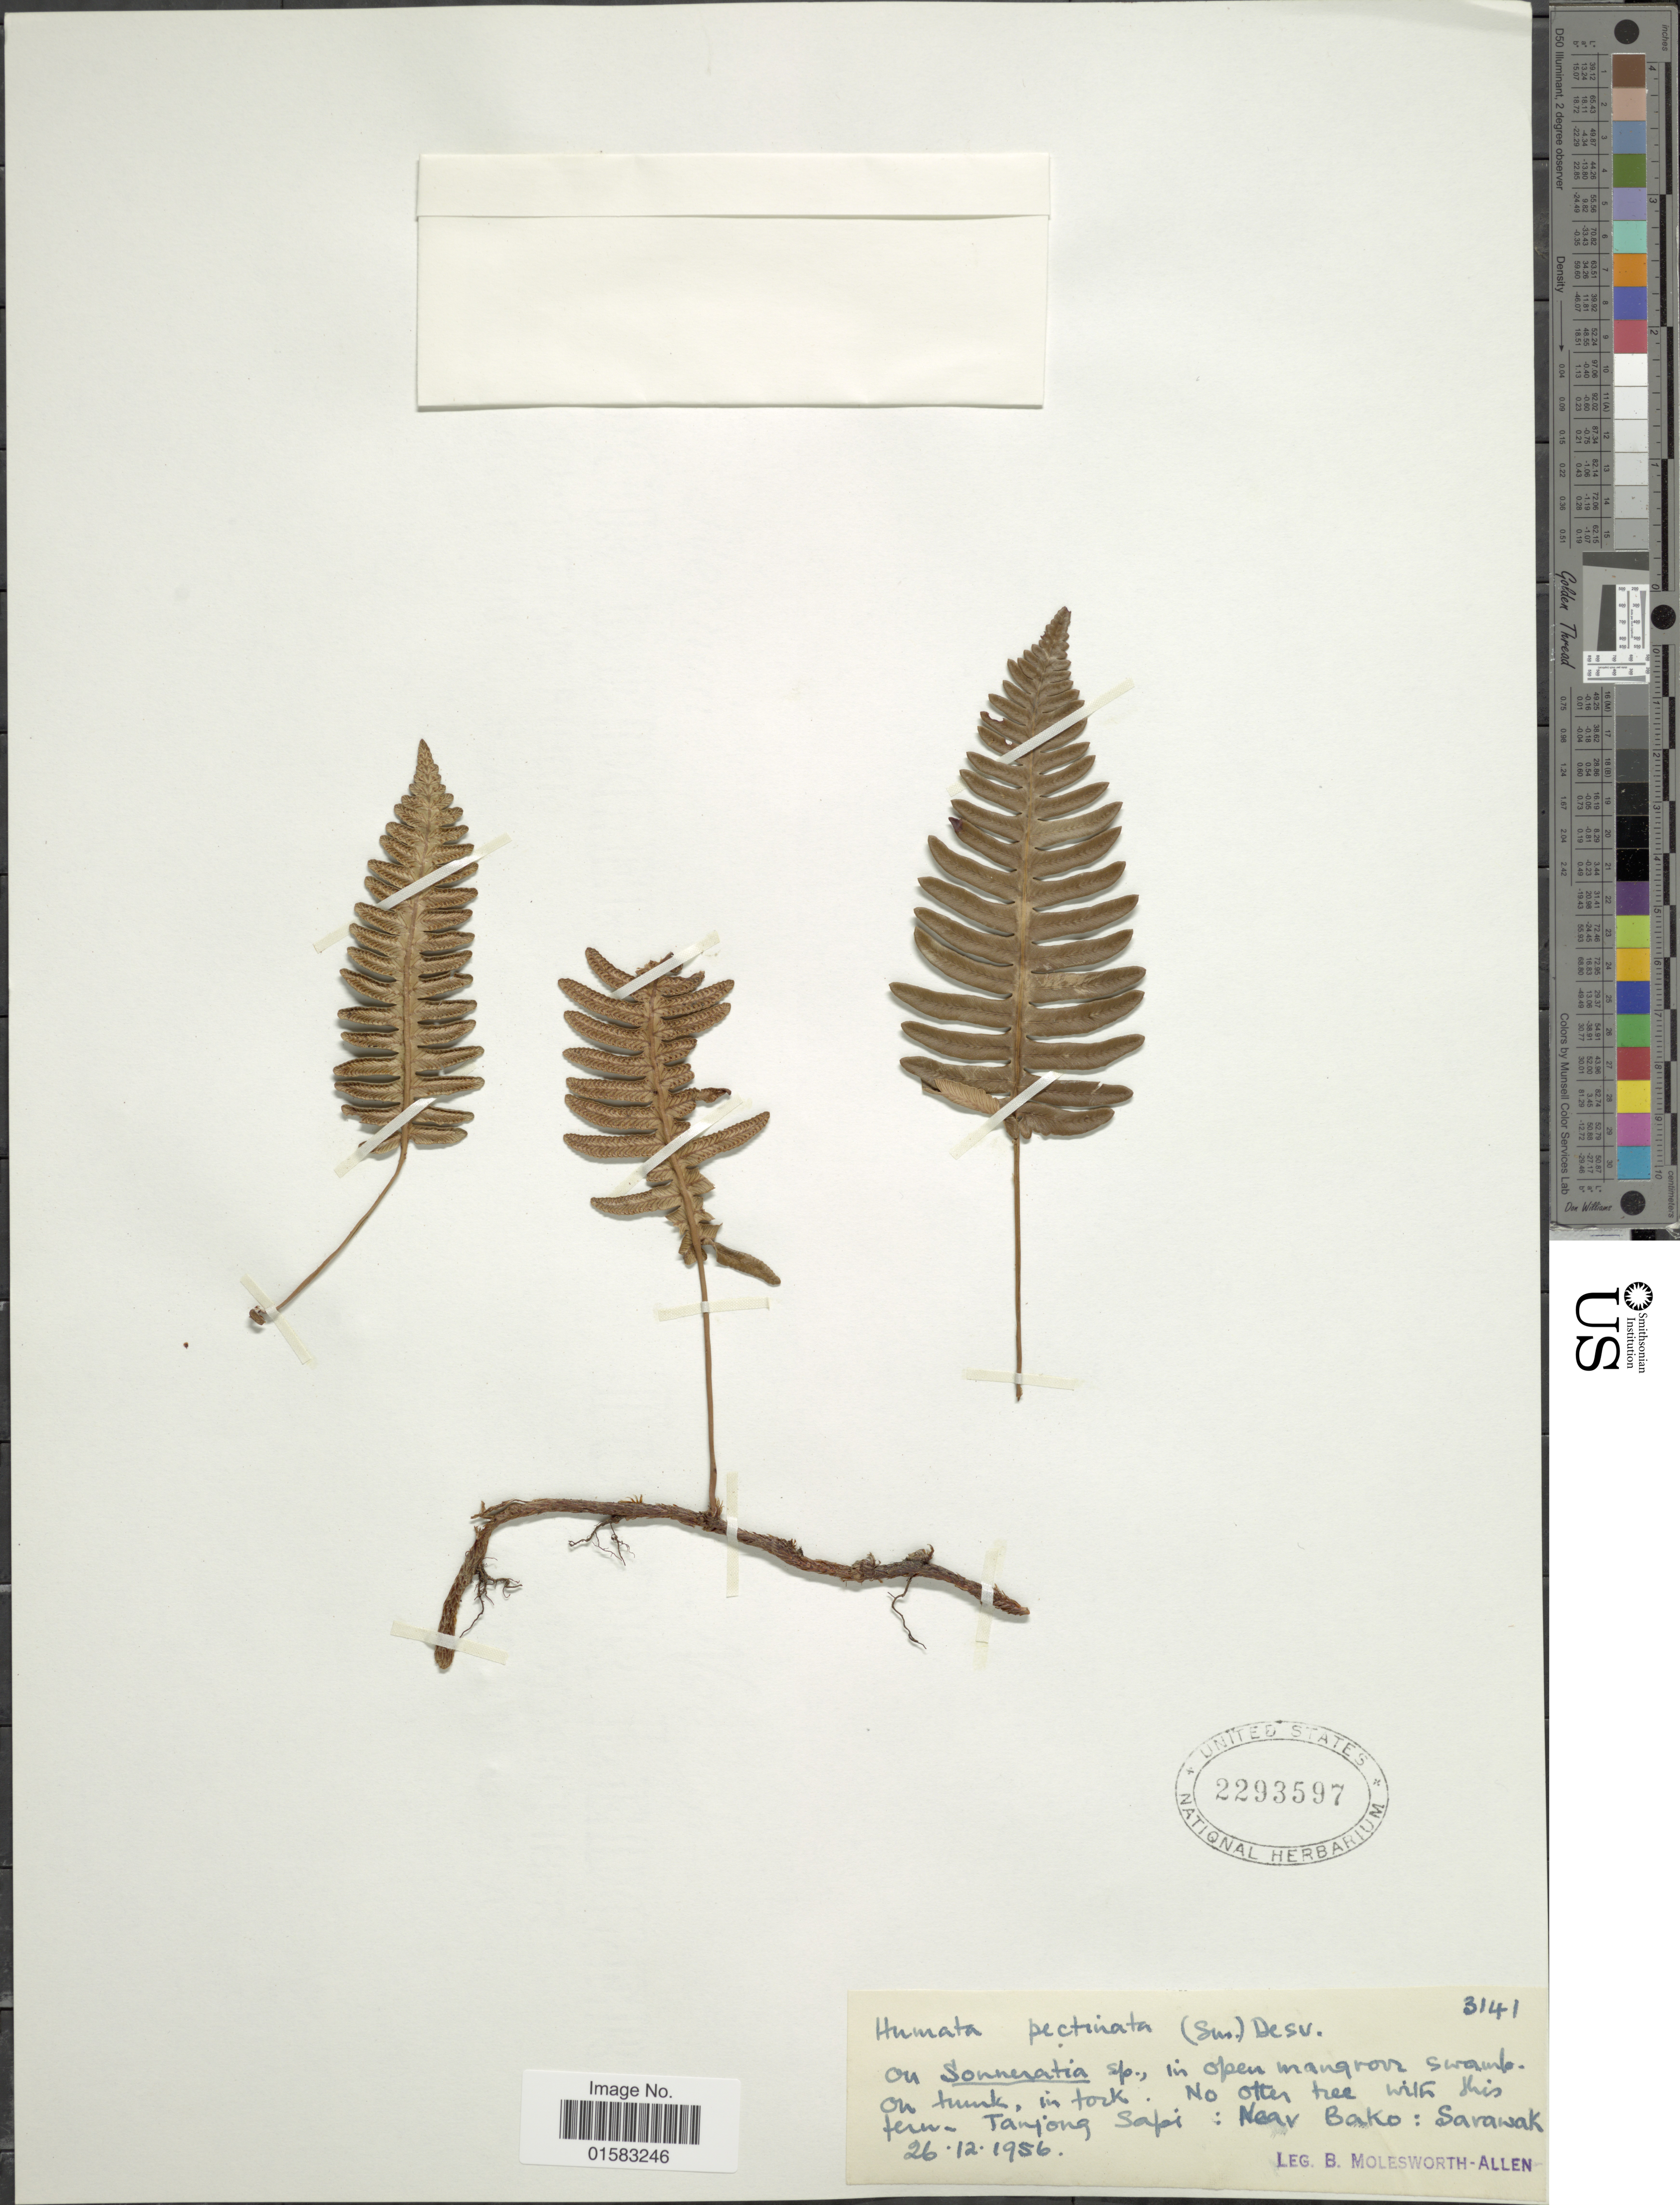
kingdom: Plantae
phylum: Tracheophyta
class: Polypodiopsida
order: Polypodiales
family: Davalliaceae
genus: Davallia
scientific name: Davallia pectinata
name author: Sm.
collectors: B. E. G. Molesworth-Allen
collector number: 3141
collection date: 1956-12-26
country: Malaysia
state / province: Sarawak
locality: Tanjong Sapi: Near Bako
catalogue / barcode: US 2293597